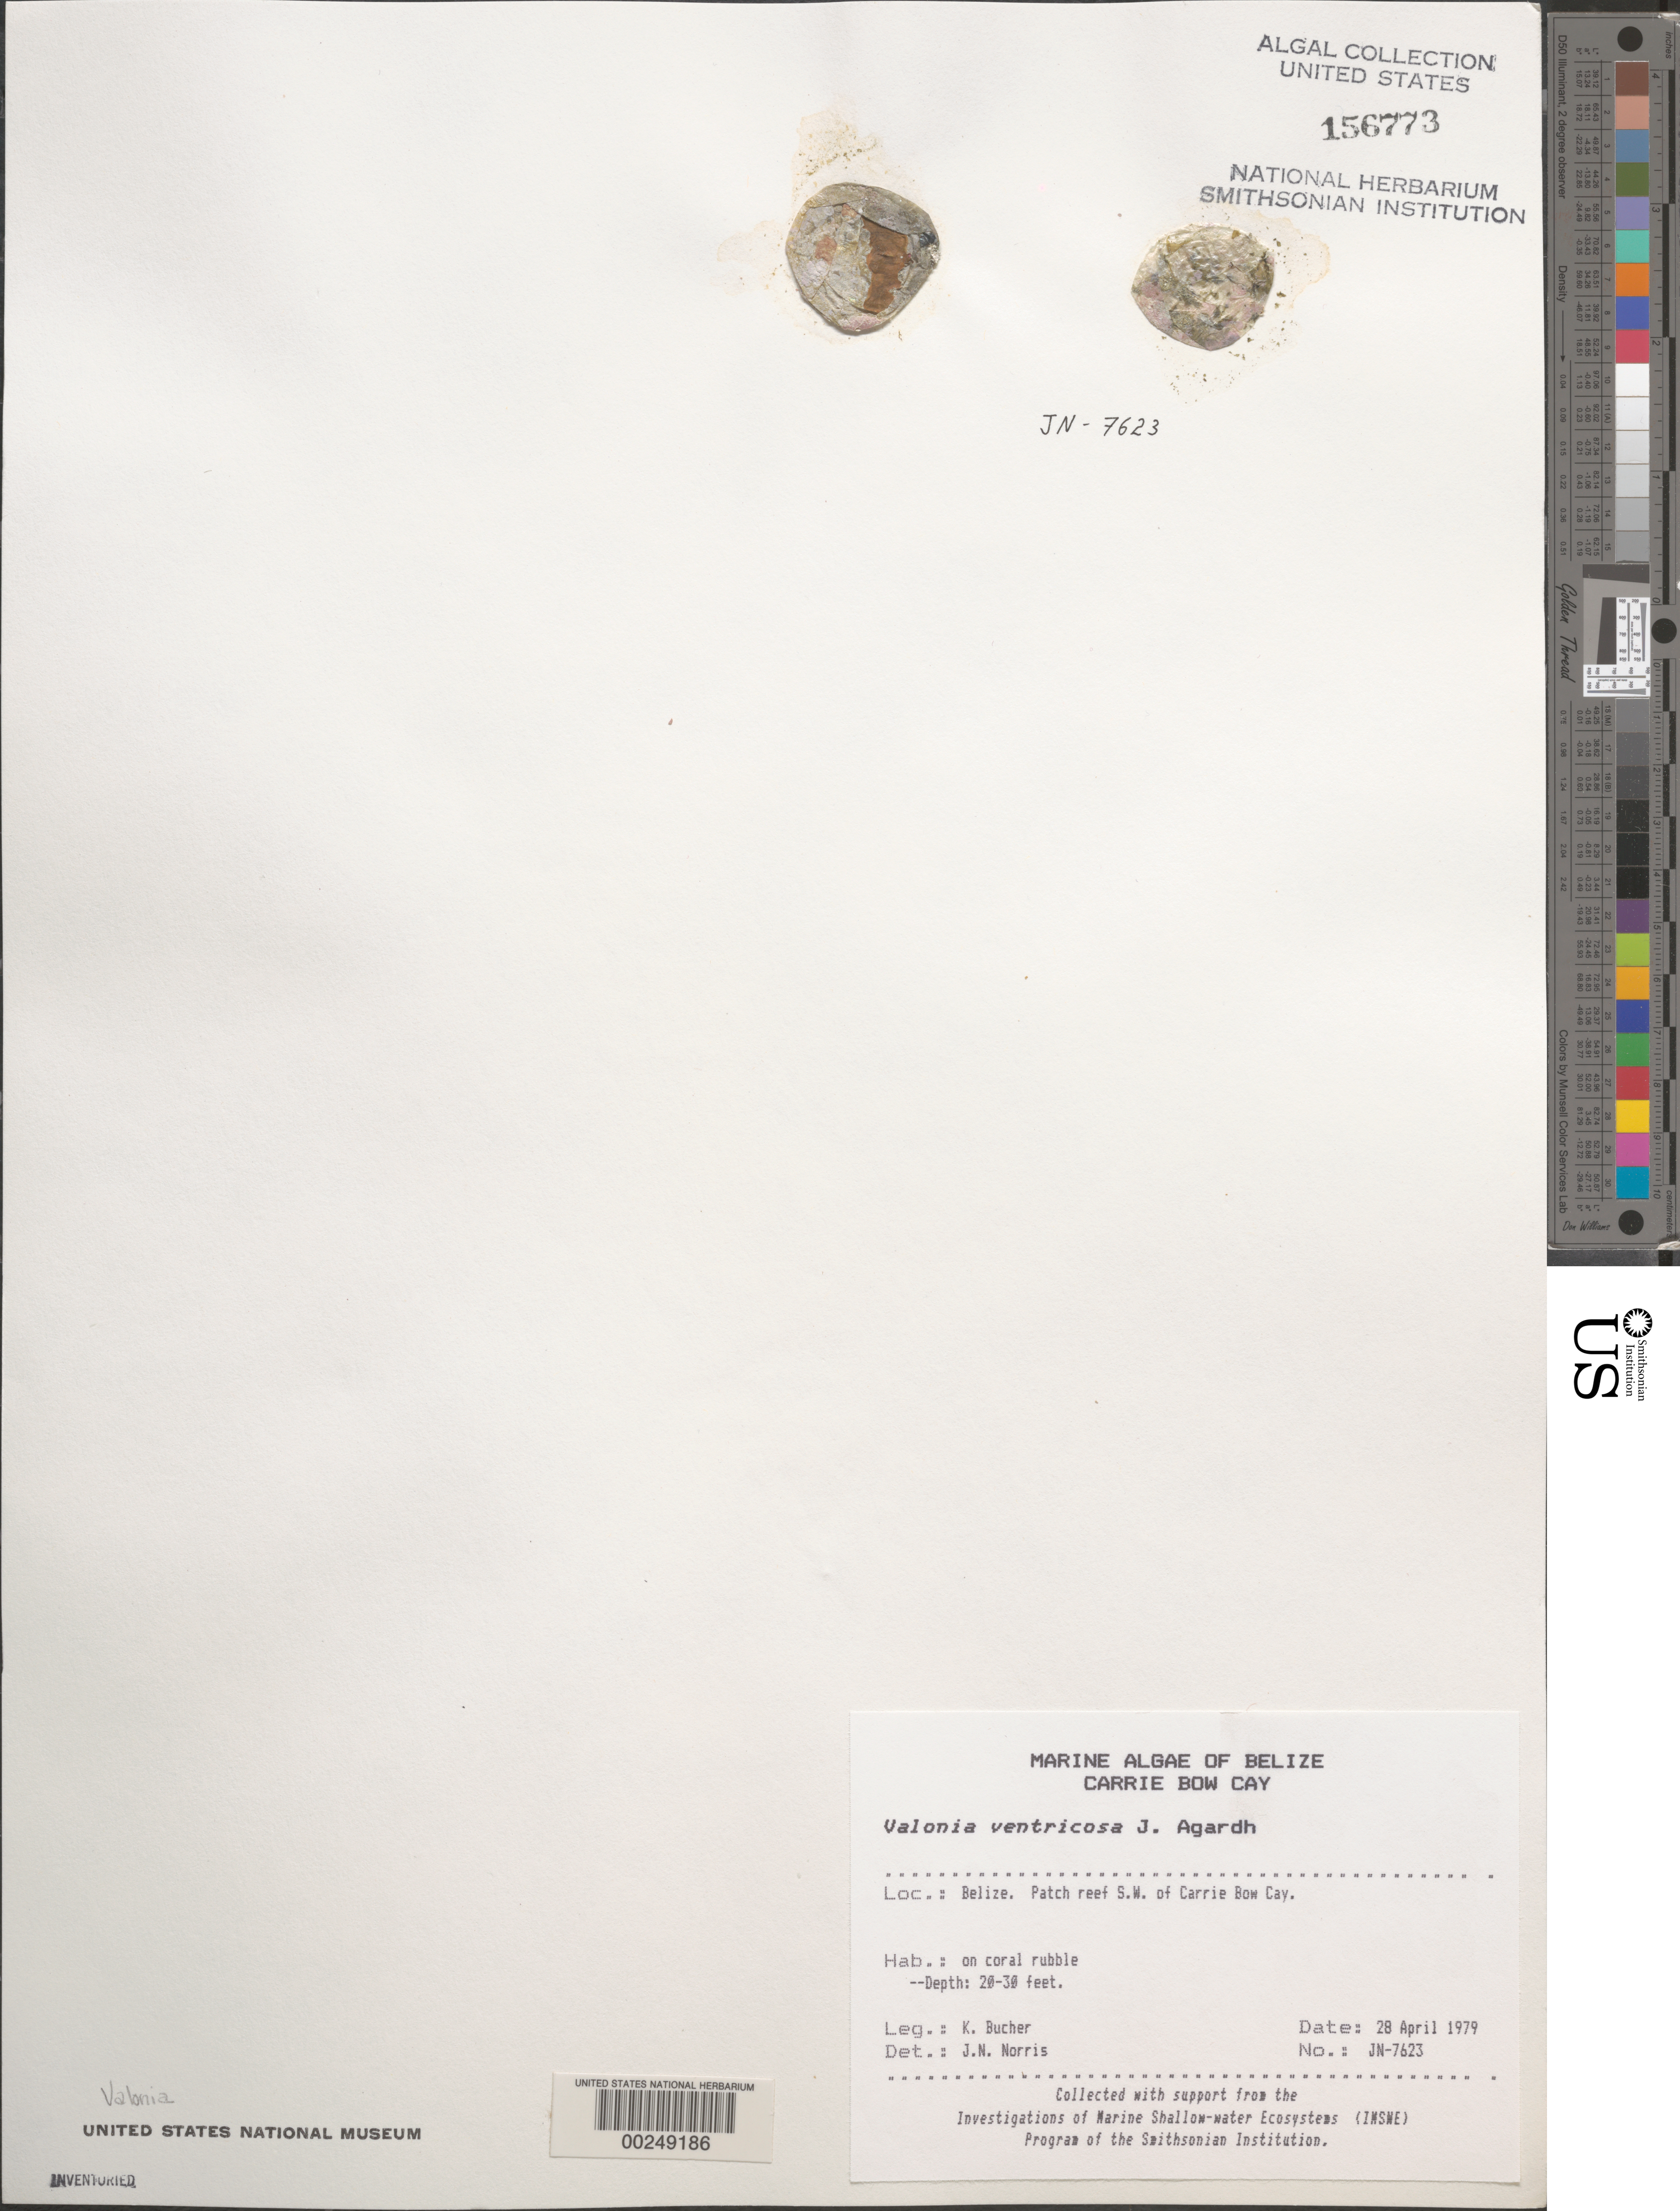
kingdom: Plantae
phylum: Chlorophyta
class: Ulvophyceae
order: Siphonocladales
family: Valoniaceae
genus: Valonia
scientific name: Valonia ventricosa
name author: J. Agardh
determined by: Norris, James N.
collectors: K. E. Bucher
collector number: Jn-7623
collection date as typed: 28 Apr 1979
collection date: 1979-04-28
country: Belize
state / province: Stann Creek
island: Carrie Bow Cay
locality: Patch reef southwest of Carrie Bow Cay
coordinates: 16 48'N, 88 05'W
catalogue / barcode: US 156773